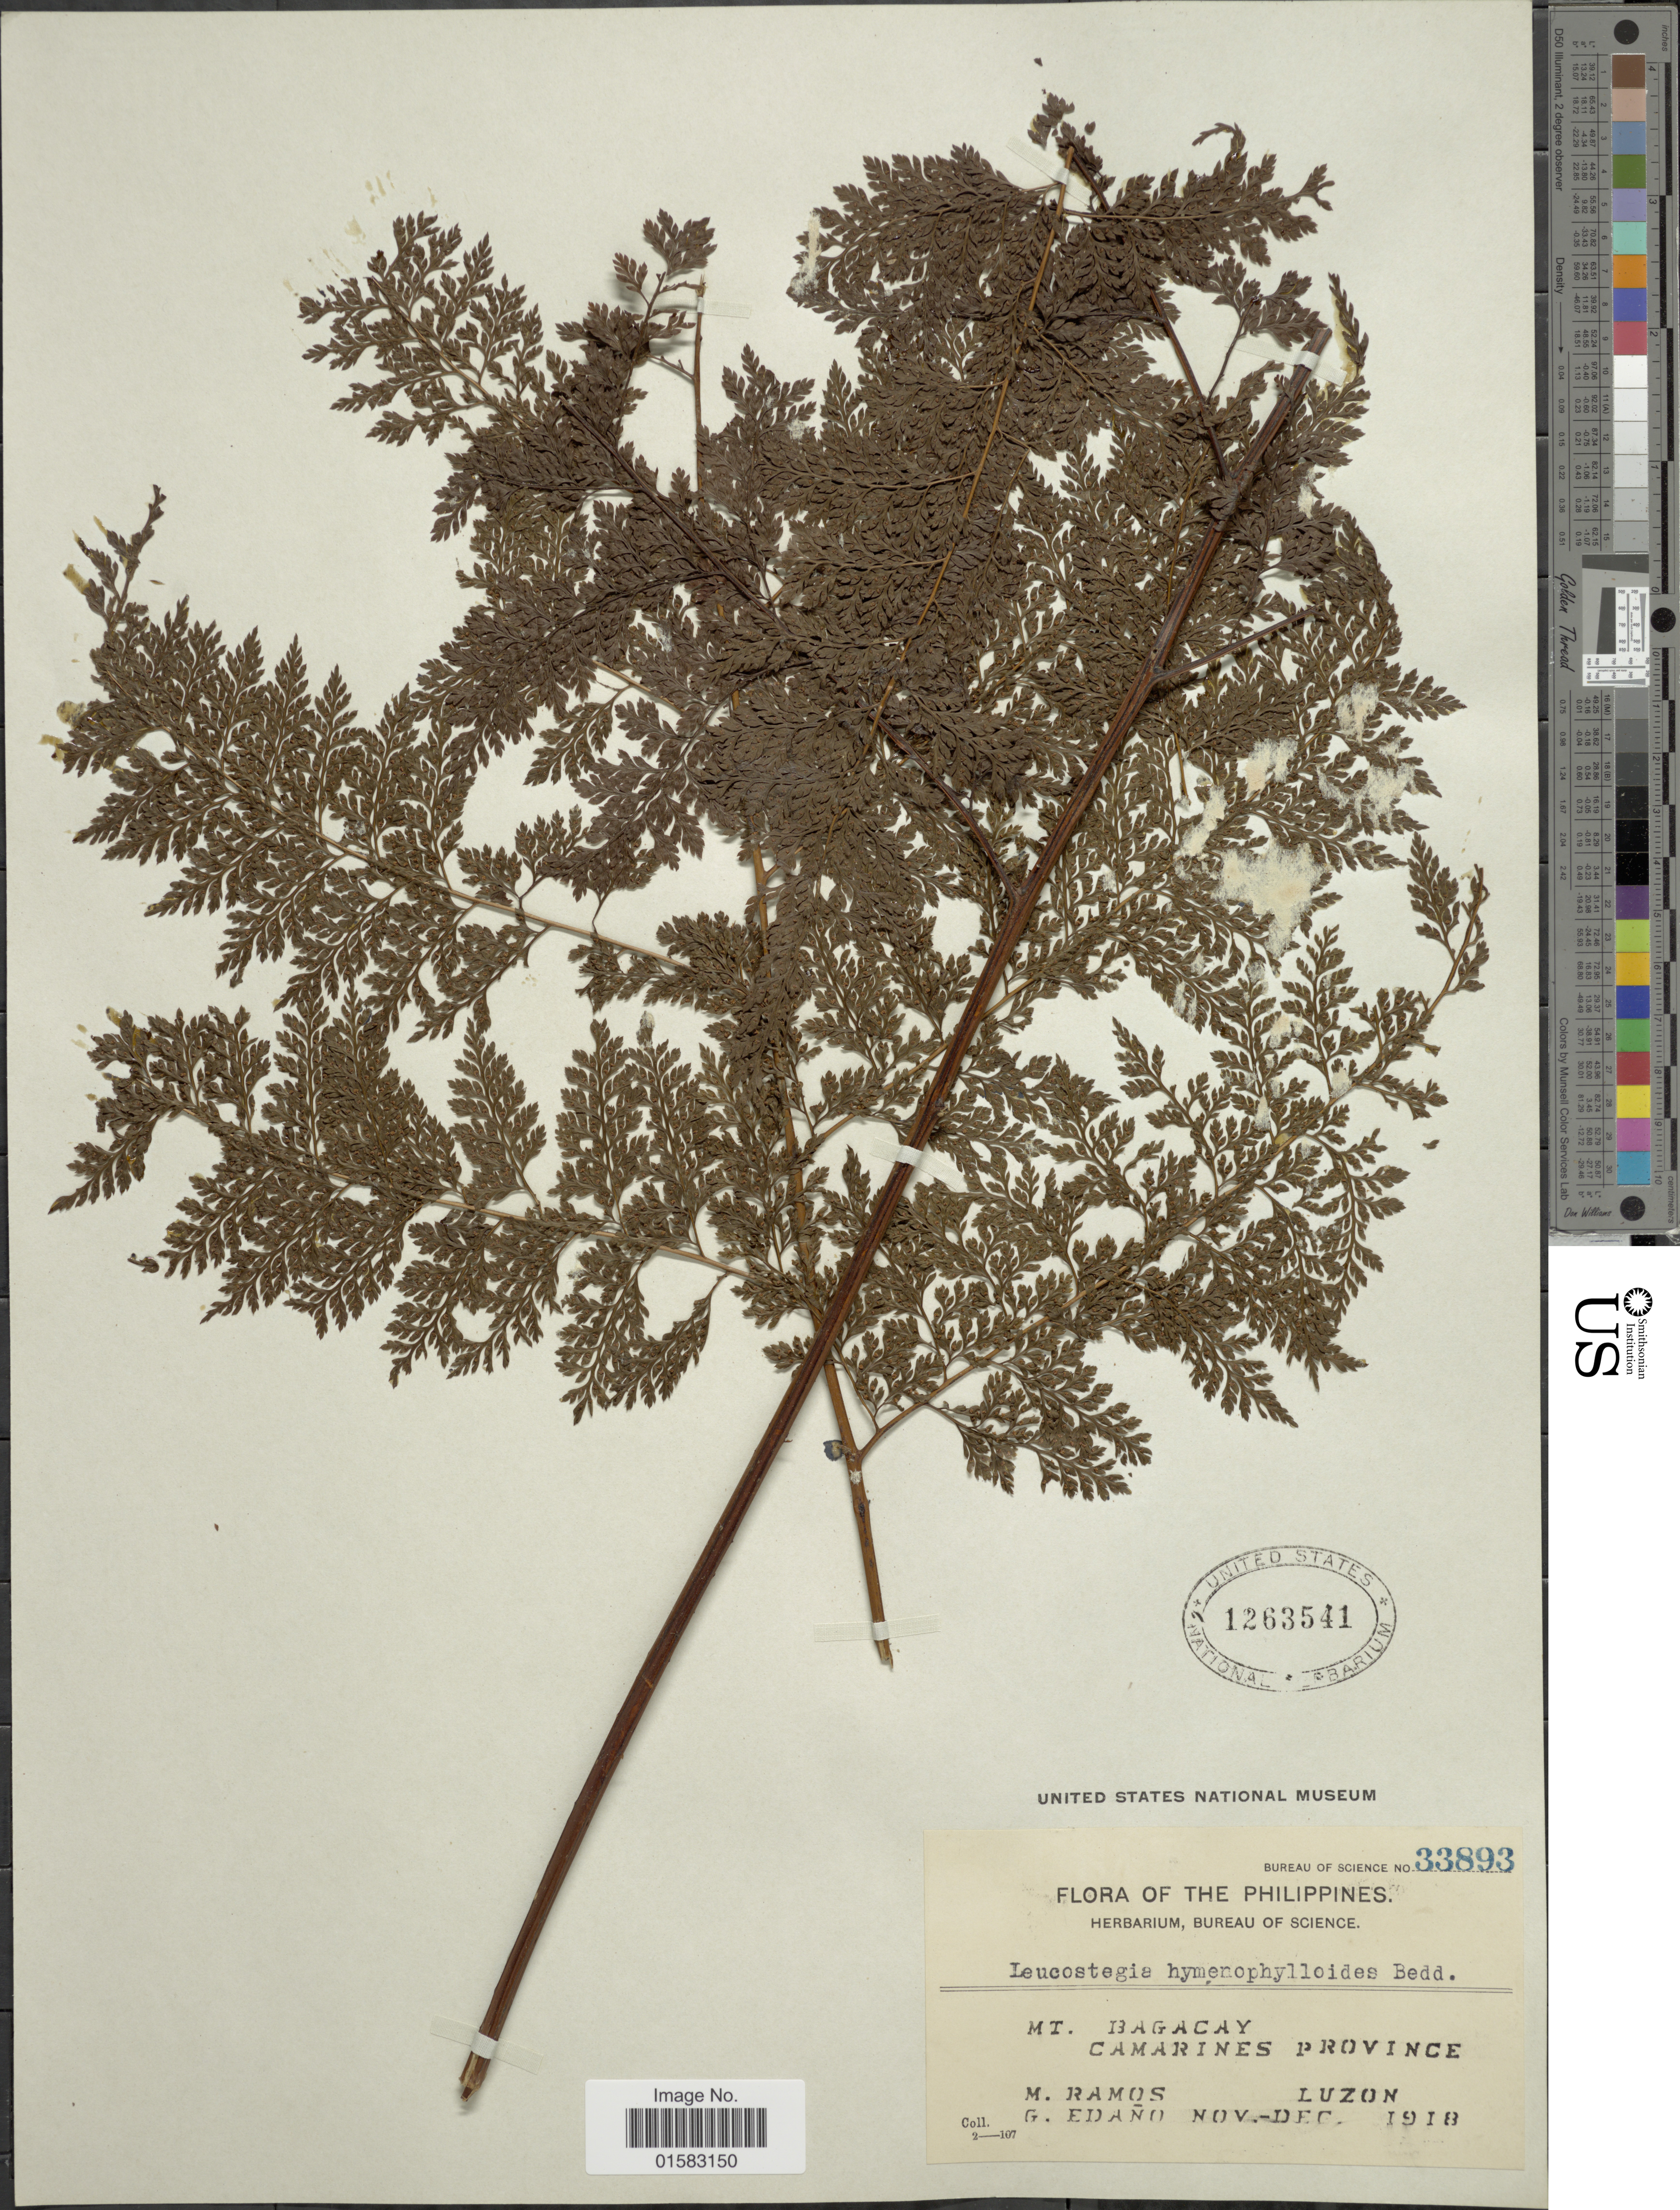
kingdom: Plantae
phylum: Tracheophyta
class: Polypodiopsida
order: Polypodiales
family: Davalliaceae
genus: Davallia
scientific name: Davallia hymenophylloides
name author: (Bedd.) Kuhn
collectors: M. Ramos & G. Edaño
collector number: Bureau of Science 33893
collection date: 1918-11/1918-12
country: Philippines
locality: Mt. Bagacay, Camarines Province, Luzon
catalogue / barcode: US 1263541